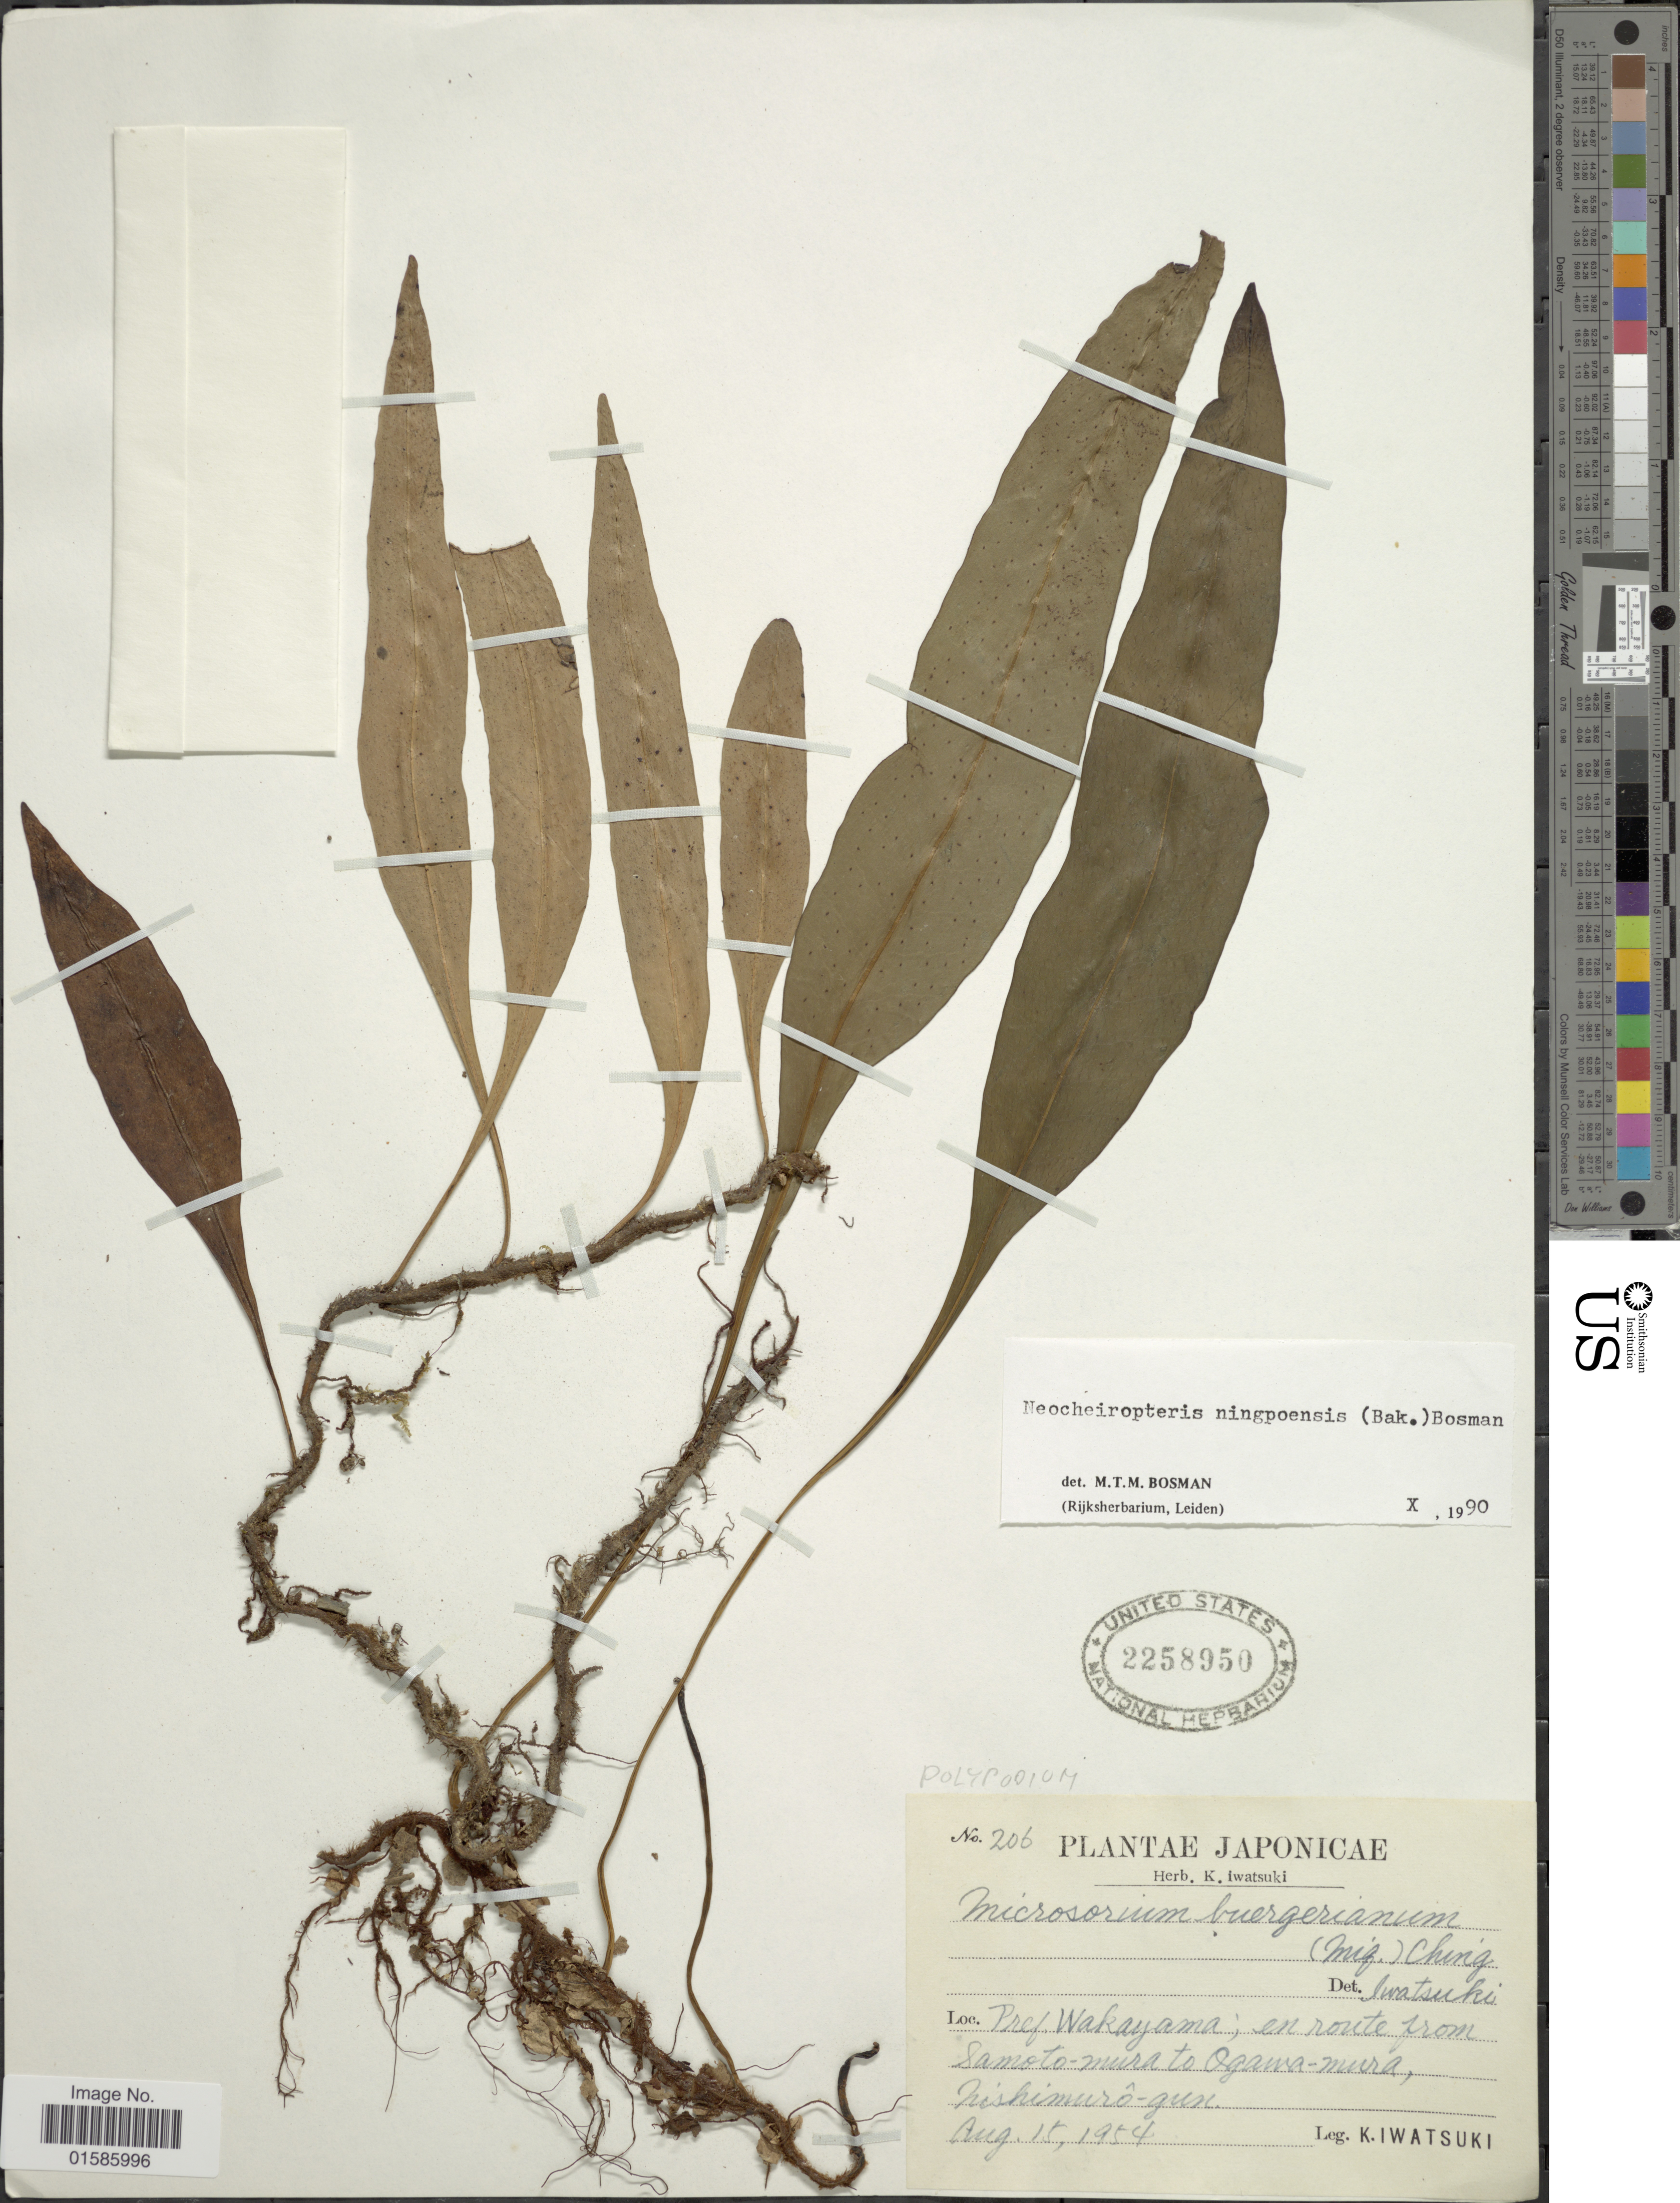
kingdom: Plantae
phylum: Tracheophyta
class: Polypodiopsida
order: Polypodiales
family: Polypodiaceae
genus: Microsorum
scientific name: Microsorum ningpoensis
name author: (Baker)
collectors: K. Iwatsuki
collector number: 206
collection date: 1954-08-15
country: Japan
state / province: Wakayama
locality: Pref Wakayama; en route from Samoto-mura to Ogama-mura, Nishimurô-gun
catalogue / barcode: US 2258950